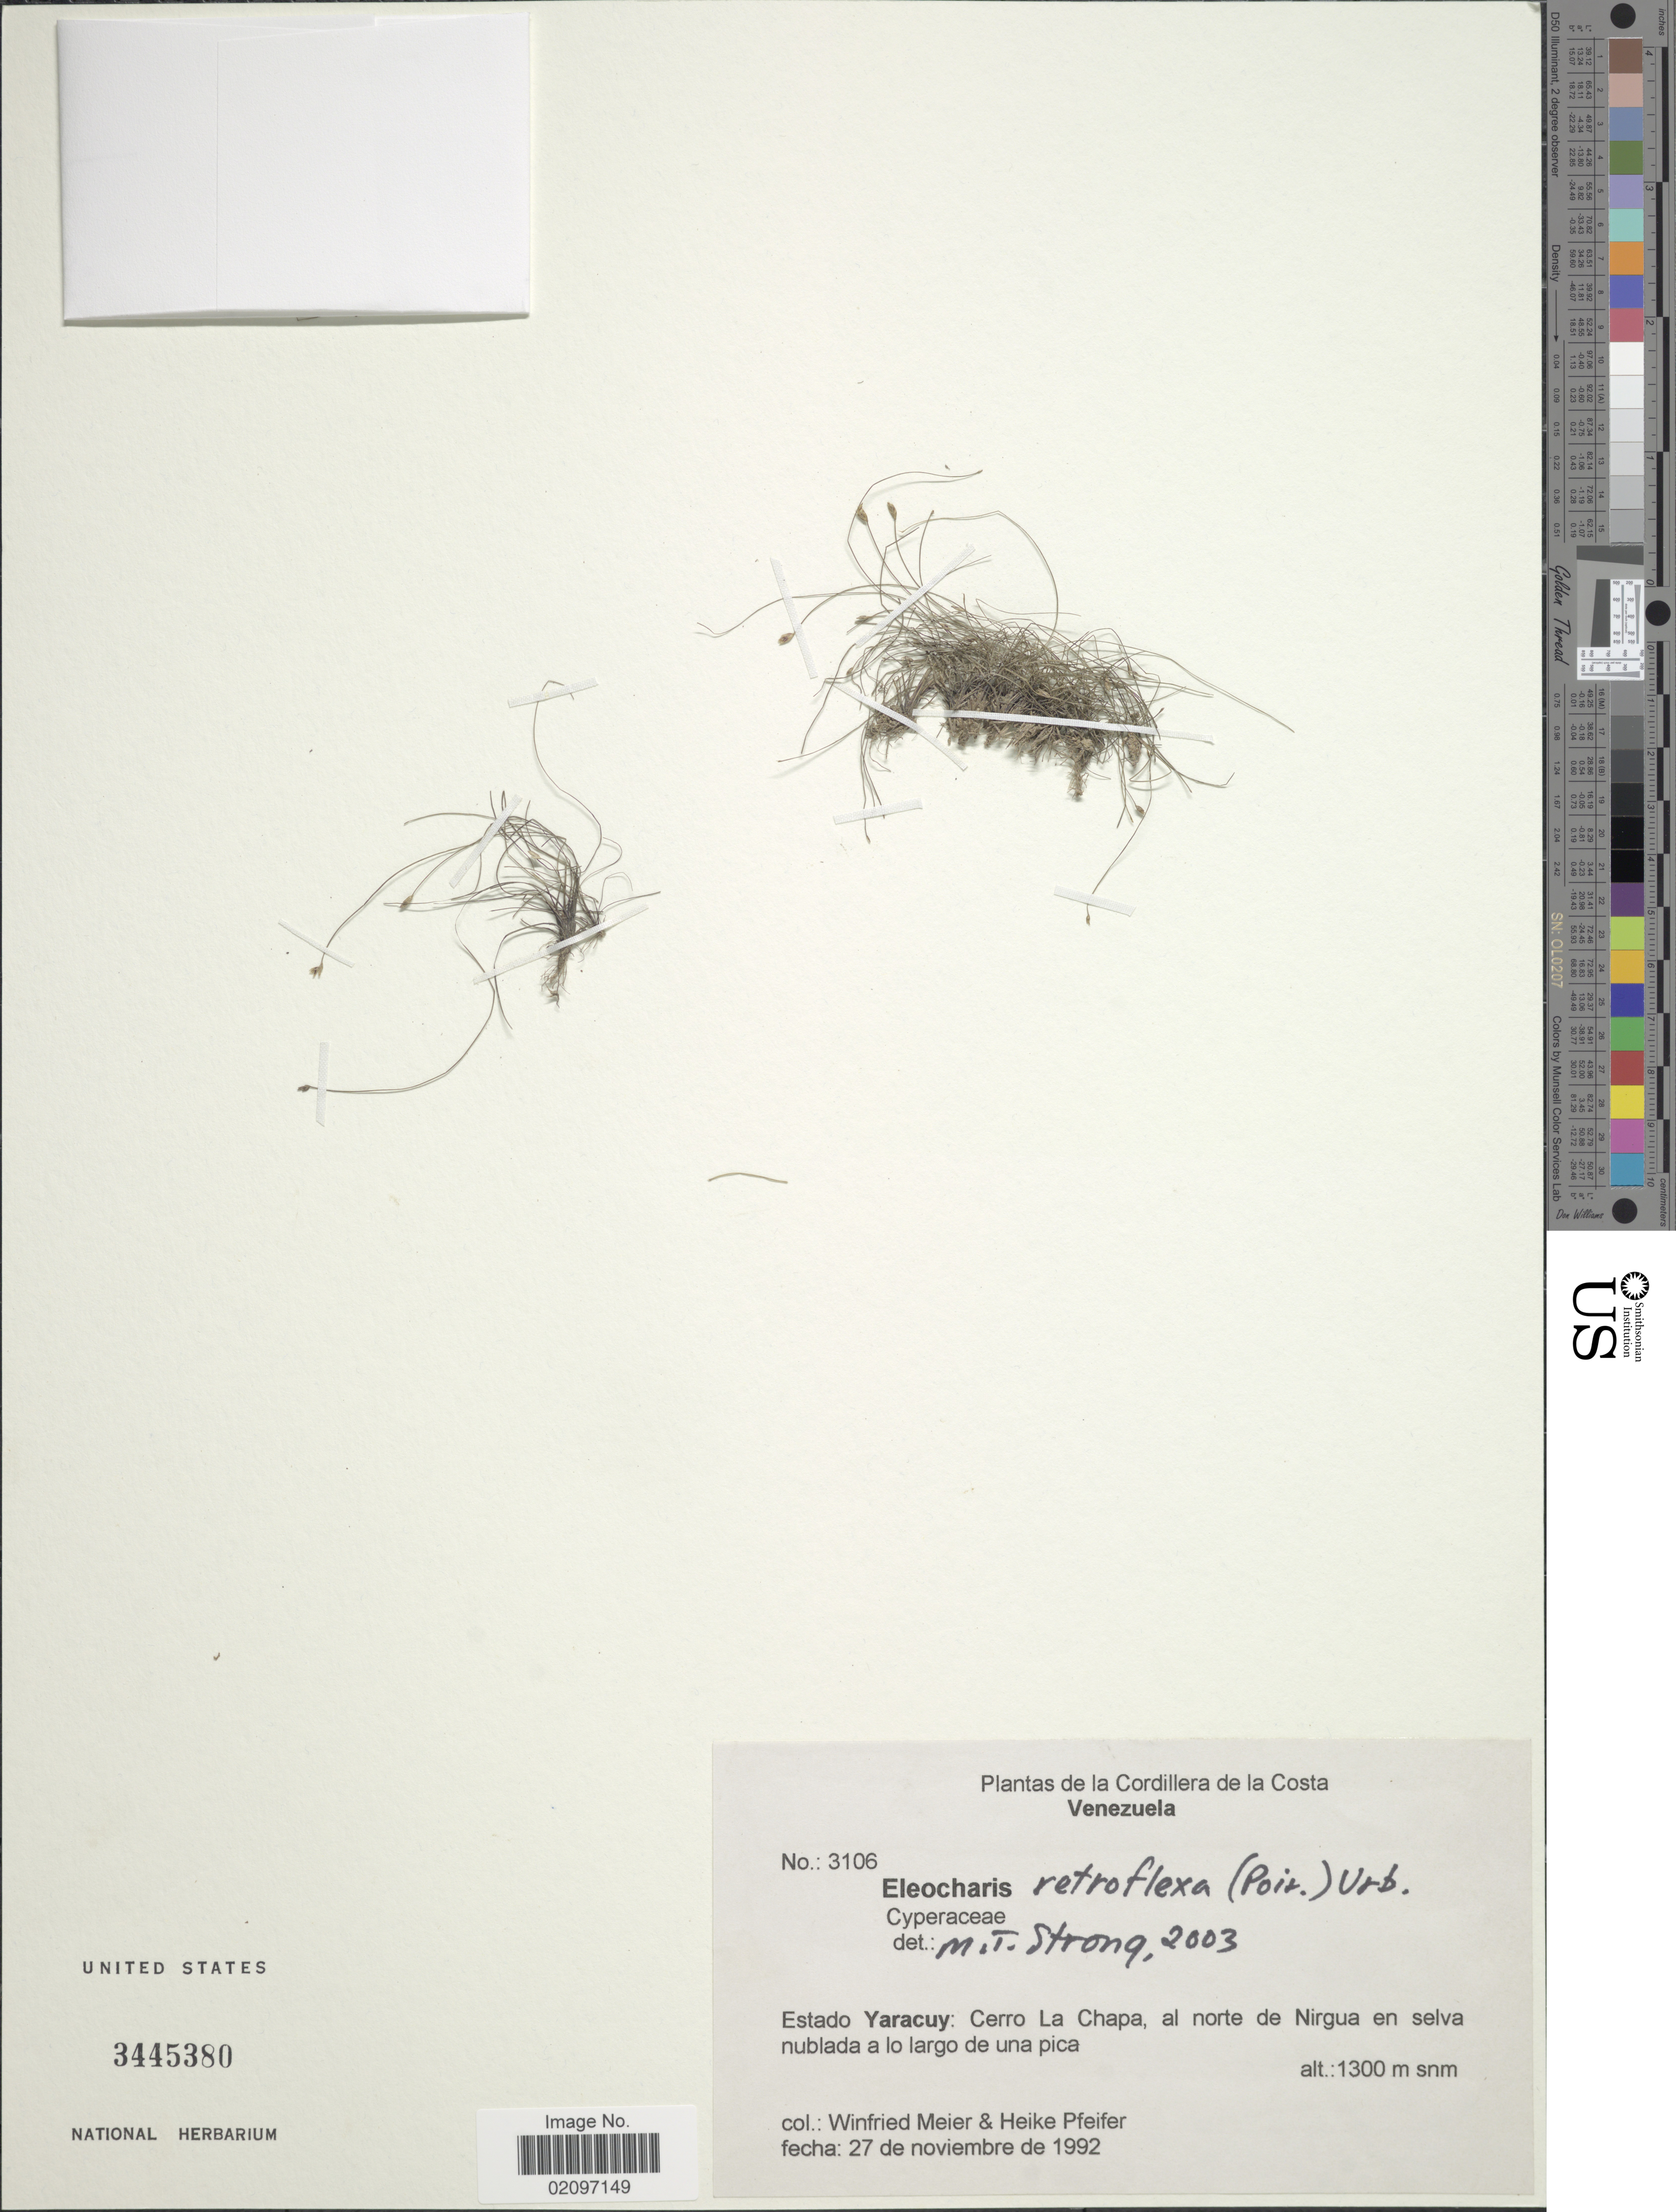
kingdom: Plantae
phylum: Tracheophyta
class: Liliopsida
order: Poales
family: Cyperaceae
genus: Eleocharis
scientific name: Eleocharis retroflexa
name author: (Poir.) Urb.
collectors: W. Meier & H. Pfeifer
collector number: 3106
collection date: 1992-11-27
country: Venezuela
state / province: Yaracuy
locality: De la Cordillera de la Costa, Estado Yaracuy: Cerro La Chapa, al norte de Nirgua en selva nublada a lo largo de una pica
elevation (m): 1300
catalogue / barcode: US 3445380